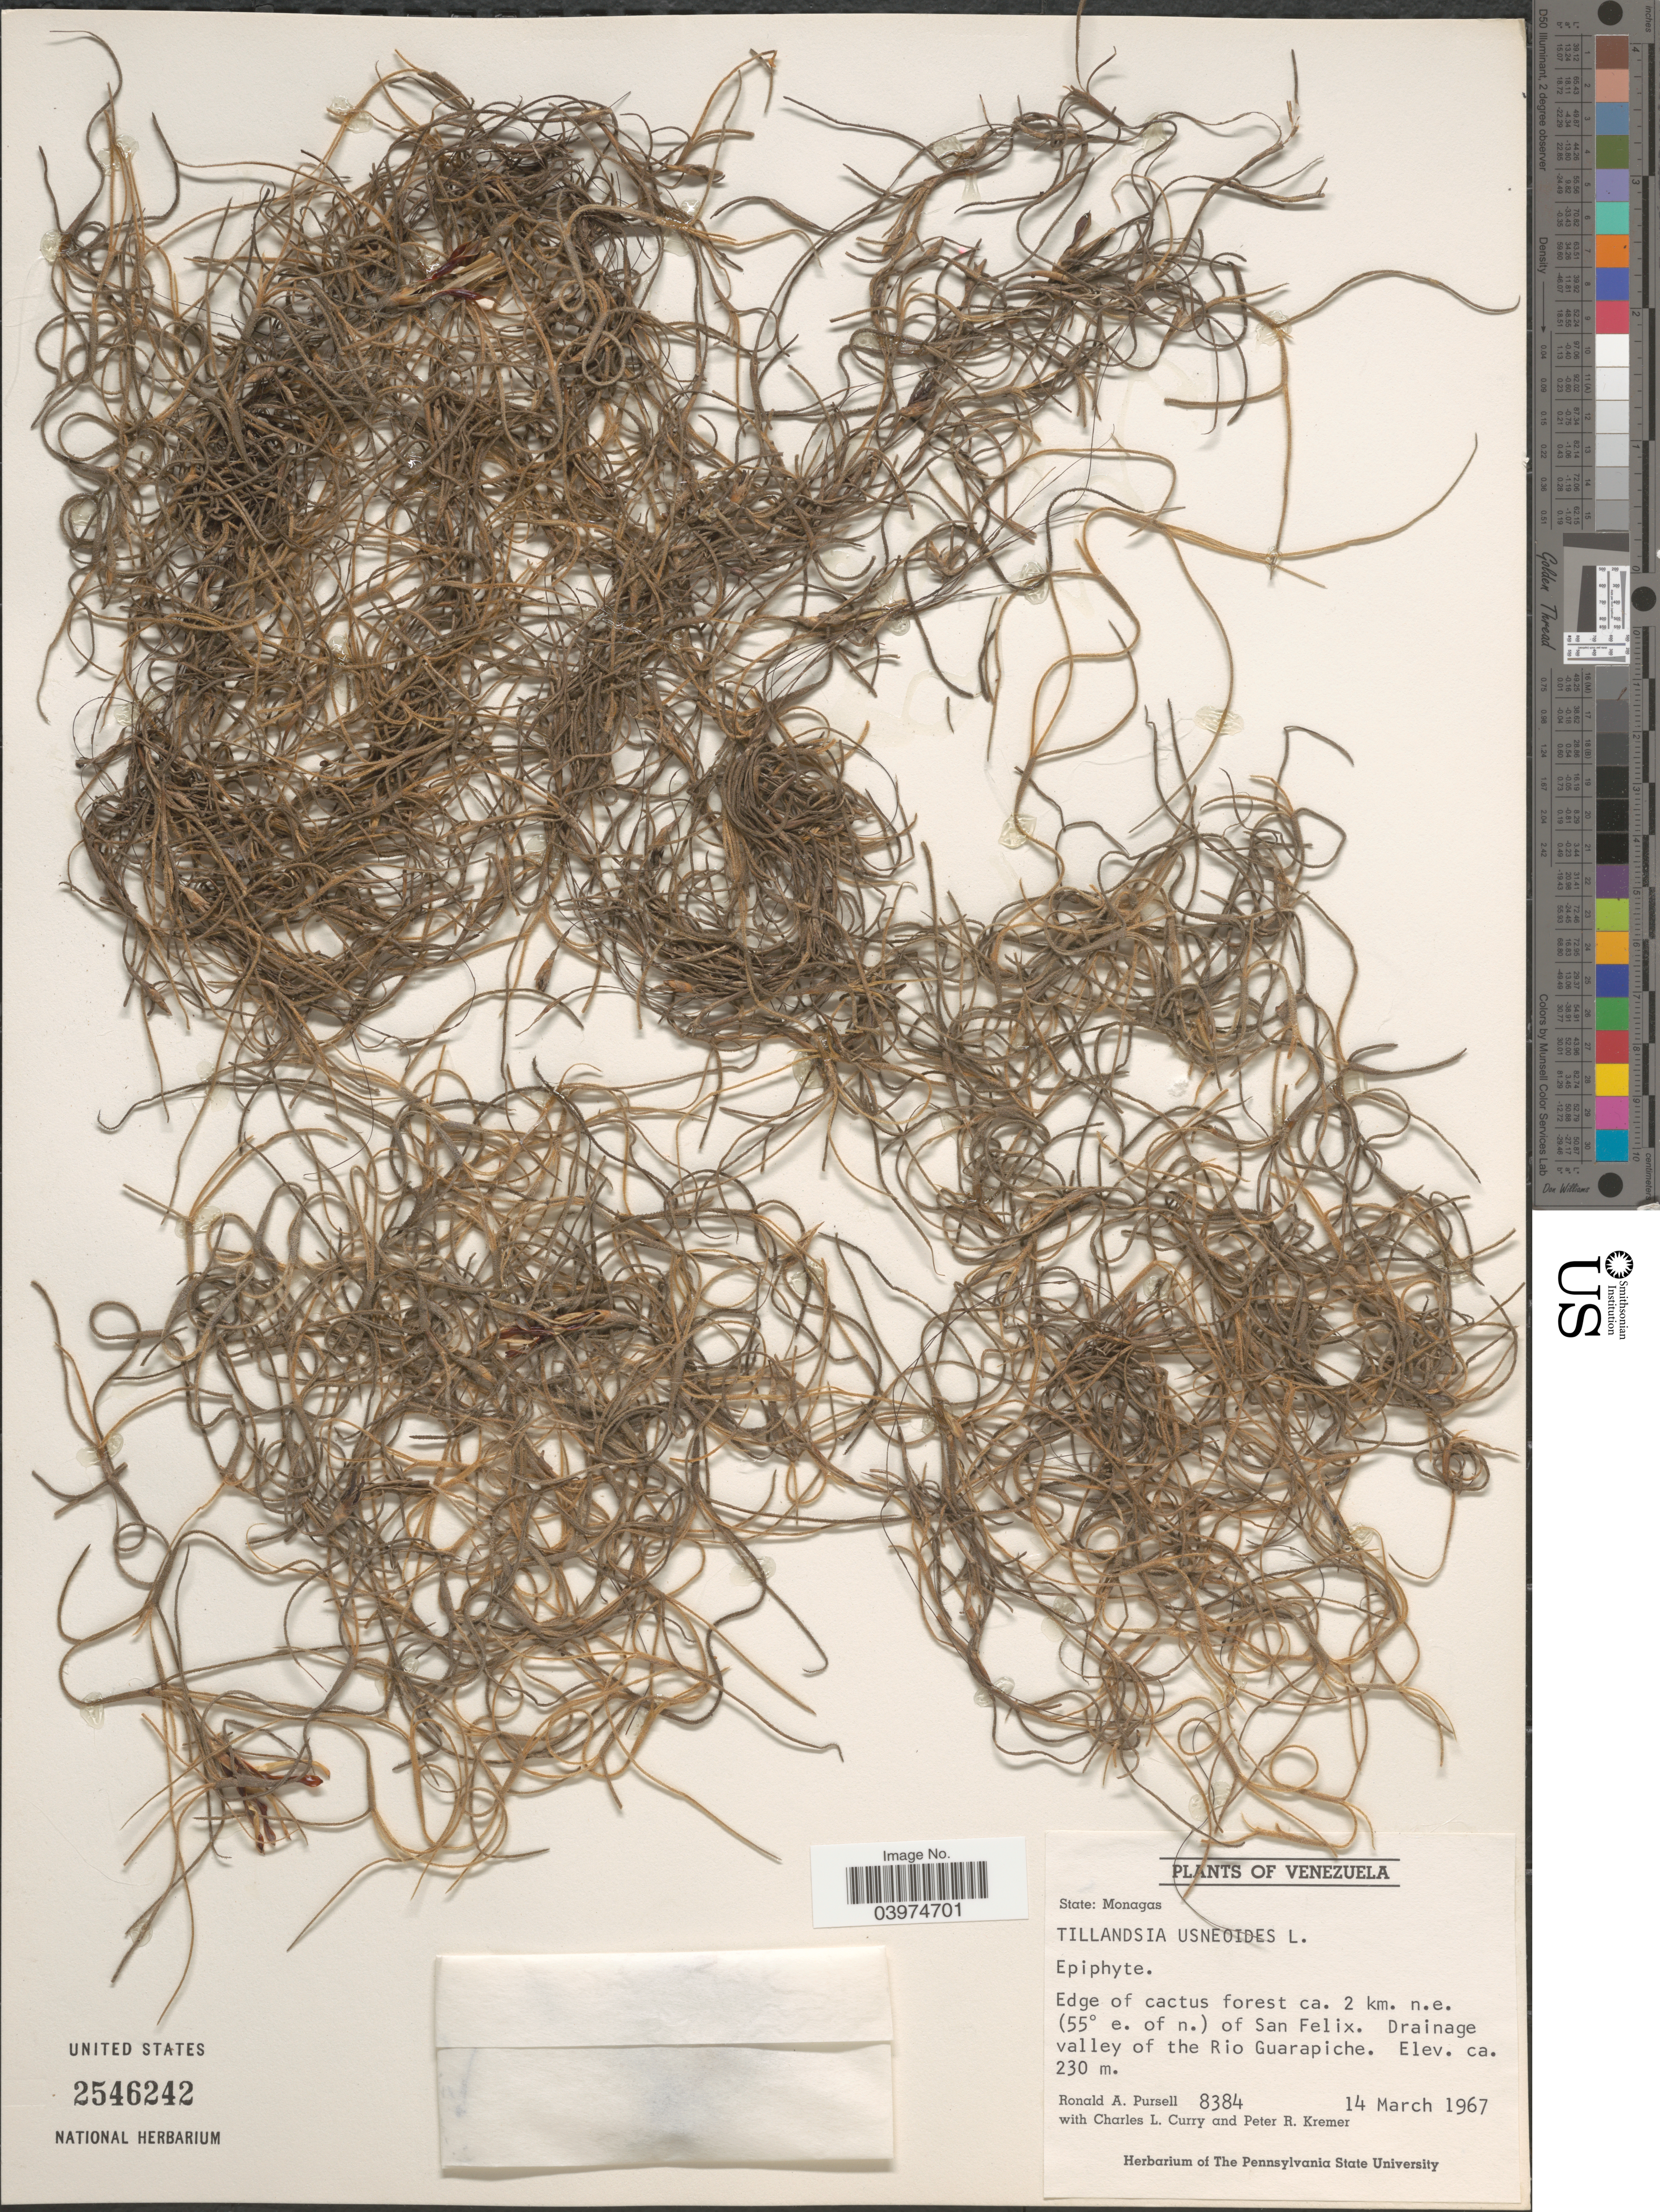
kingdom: Plantae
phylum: Tracheophyta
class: Liliopsida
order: Poales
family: Bromeliaceae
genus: Tillandsia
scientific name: Tillandsia usneoides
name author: (L.) L.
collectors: R. A. Pursell, C. L. Curry & P. Kremer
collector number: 8384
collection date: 1967-03-14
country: Venezuela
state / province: Monagas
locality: State: Monagas. Edge of cactus forest ca. 2 km. n. e. (55° e. of n.) of San Felix. Drainage valley of the Rio Guarapiche.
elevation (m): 230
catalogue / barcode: US 2546242